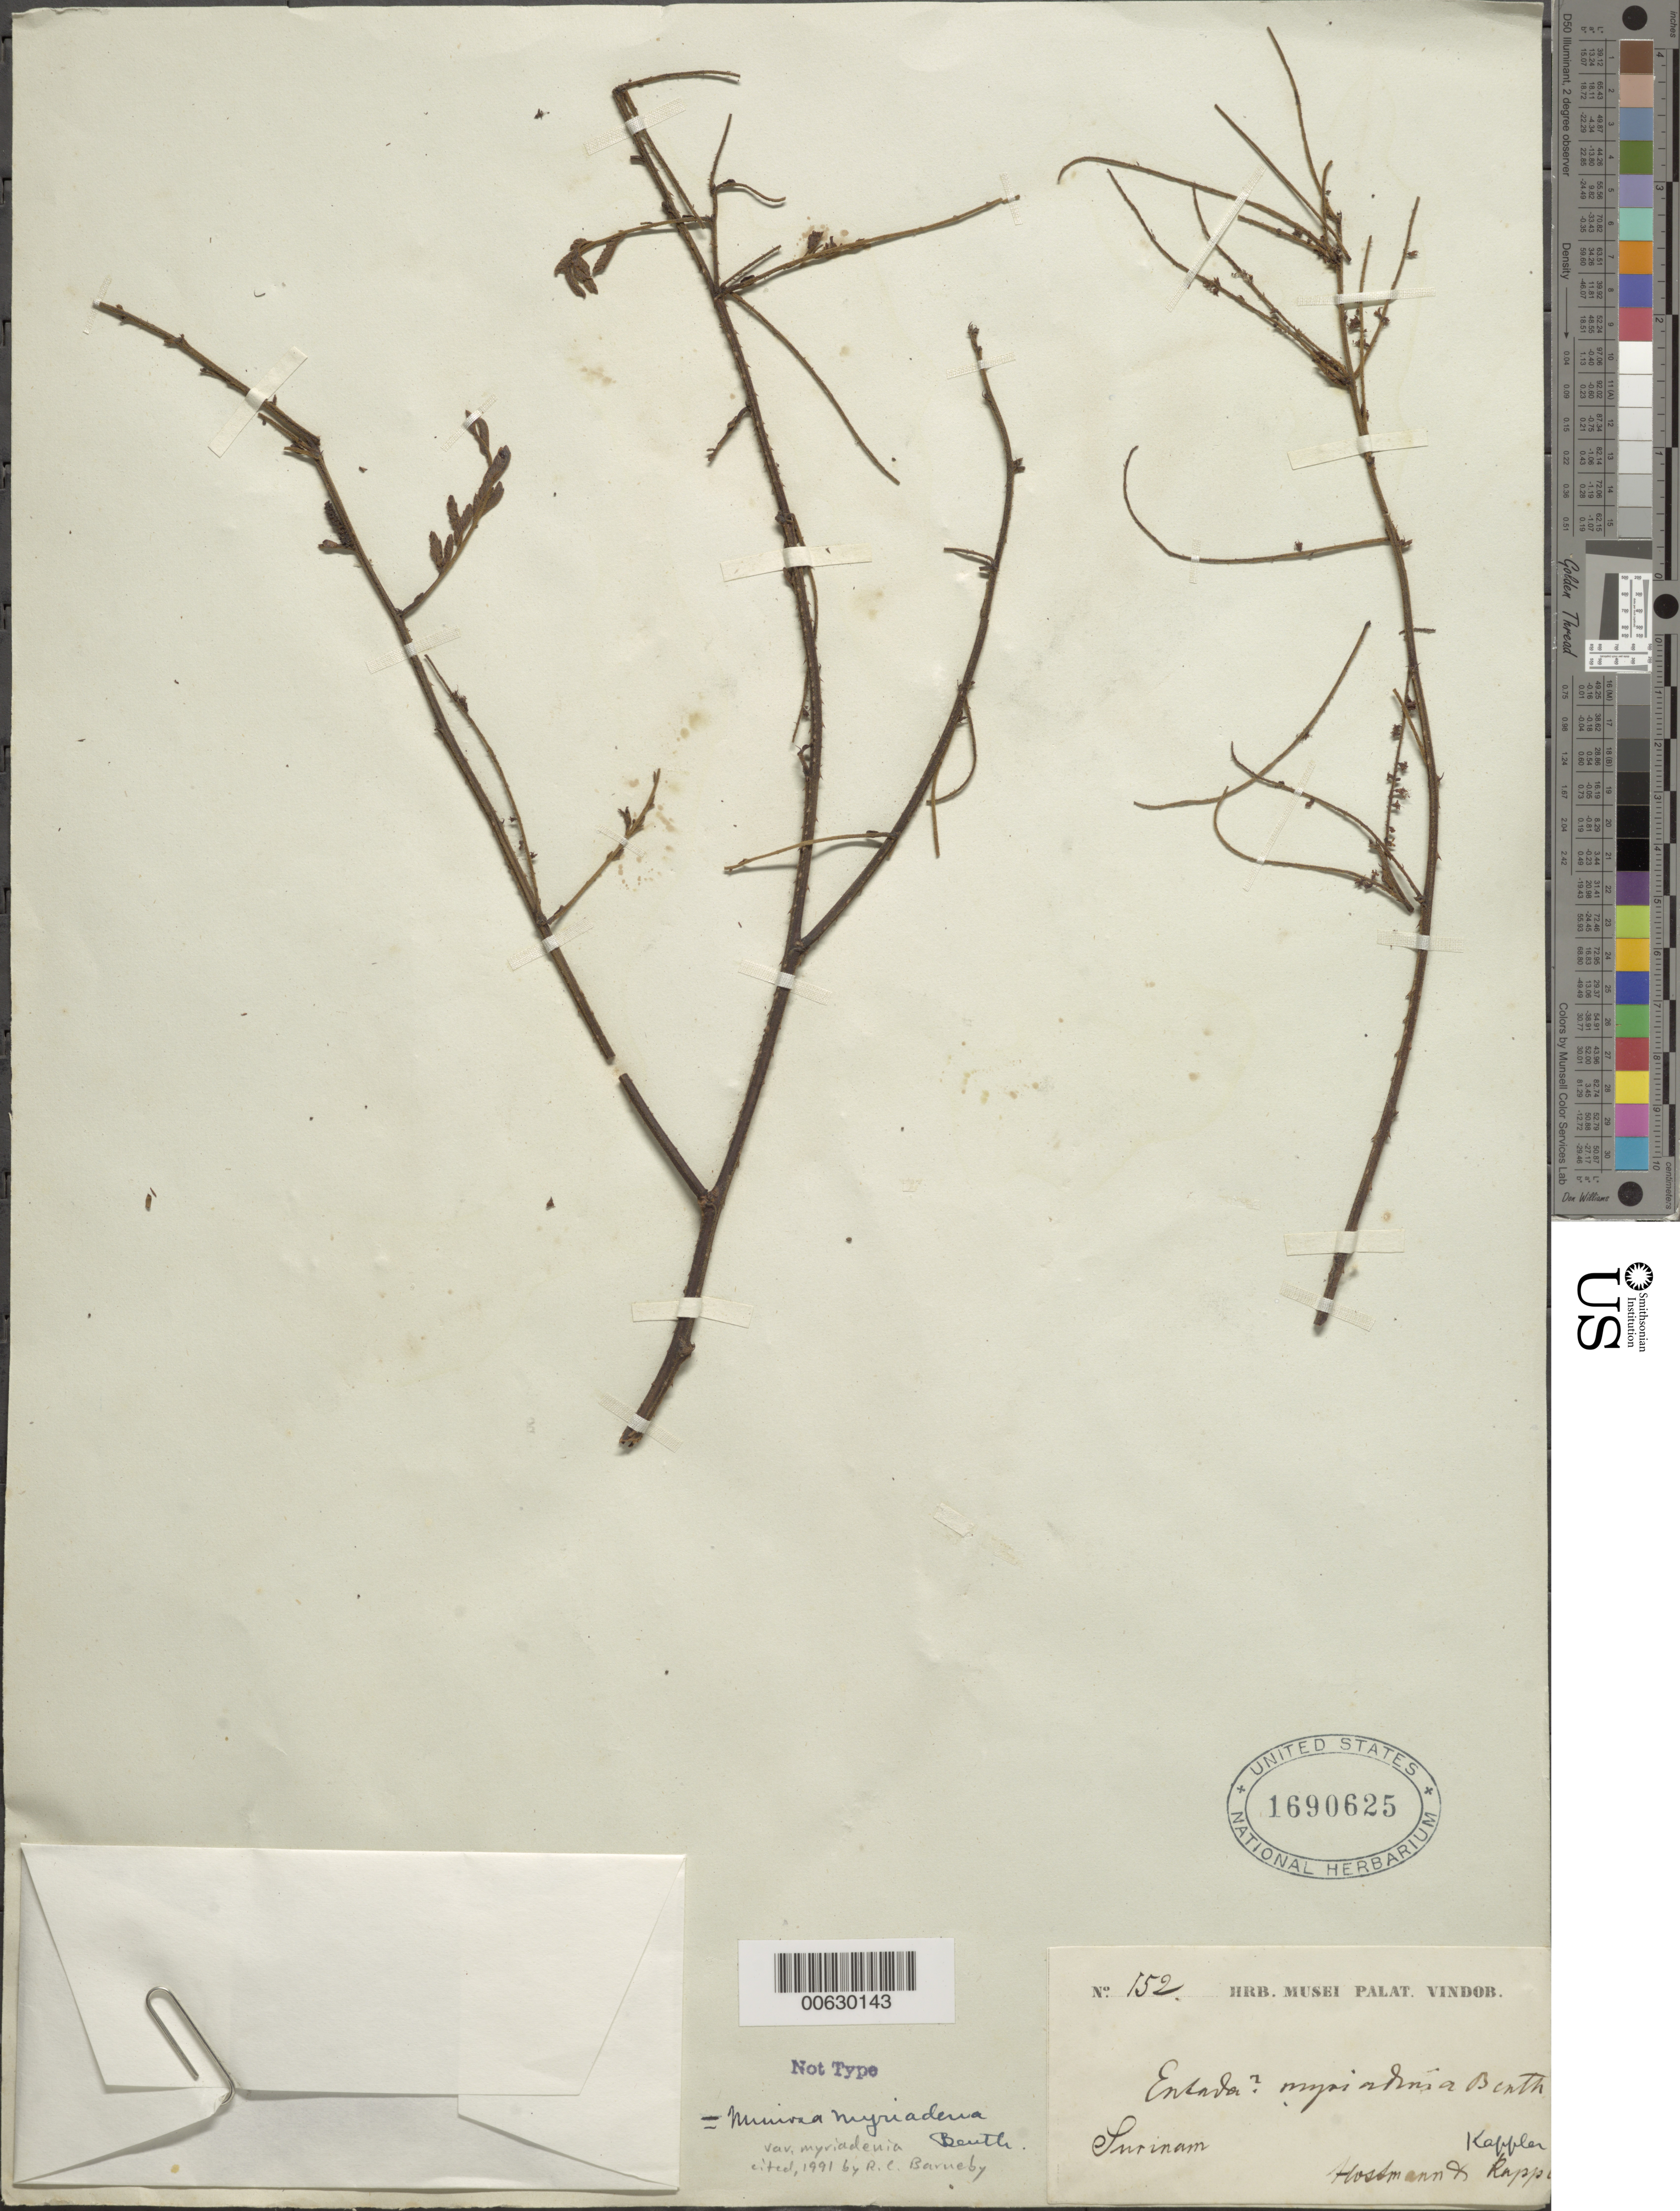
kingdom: Plantae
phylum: Tracheophyta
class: Magnoliopsida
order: Fabales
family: Fabaceae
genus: Mimosa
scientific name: Mimosa myriadenia var. myriadenia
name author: (Benth.) Benth.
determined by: Barneby, Rupert C., (NY)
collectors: F. Hostmann & A. Kappler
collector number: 152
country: Suriname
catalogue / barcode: US 1690625